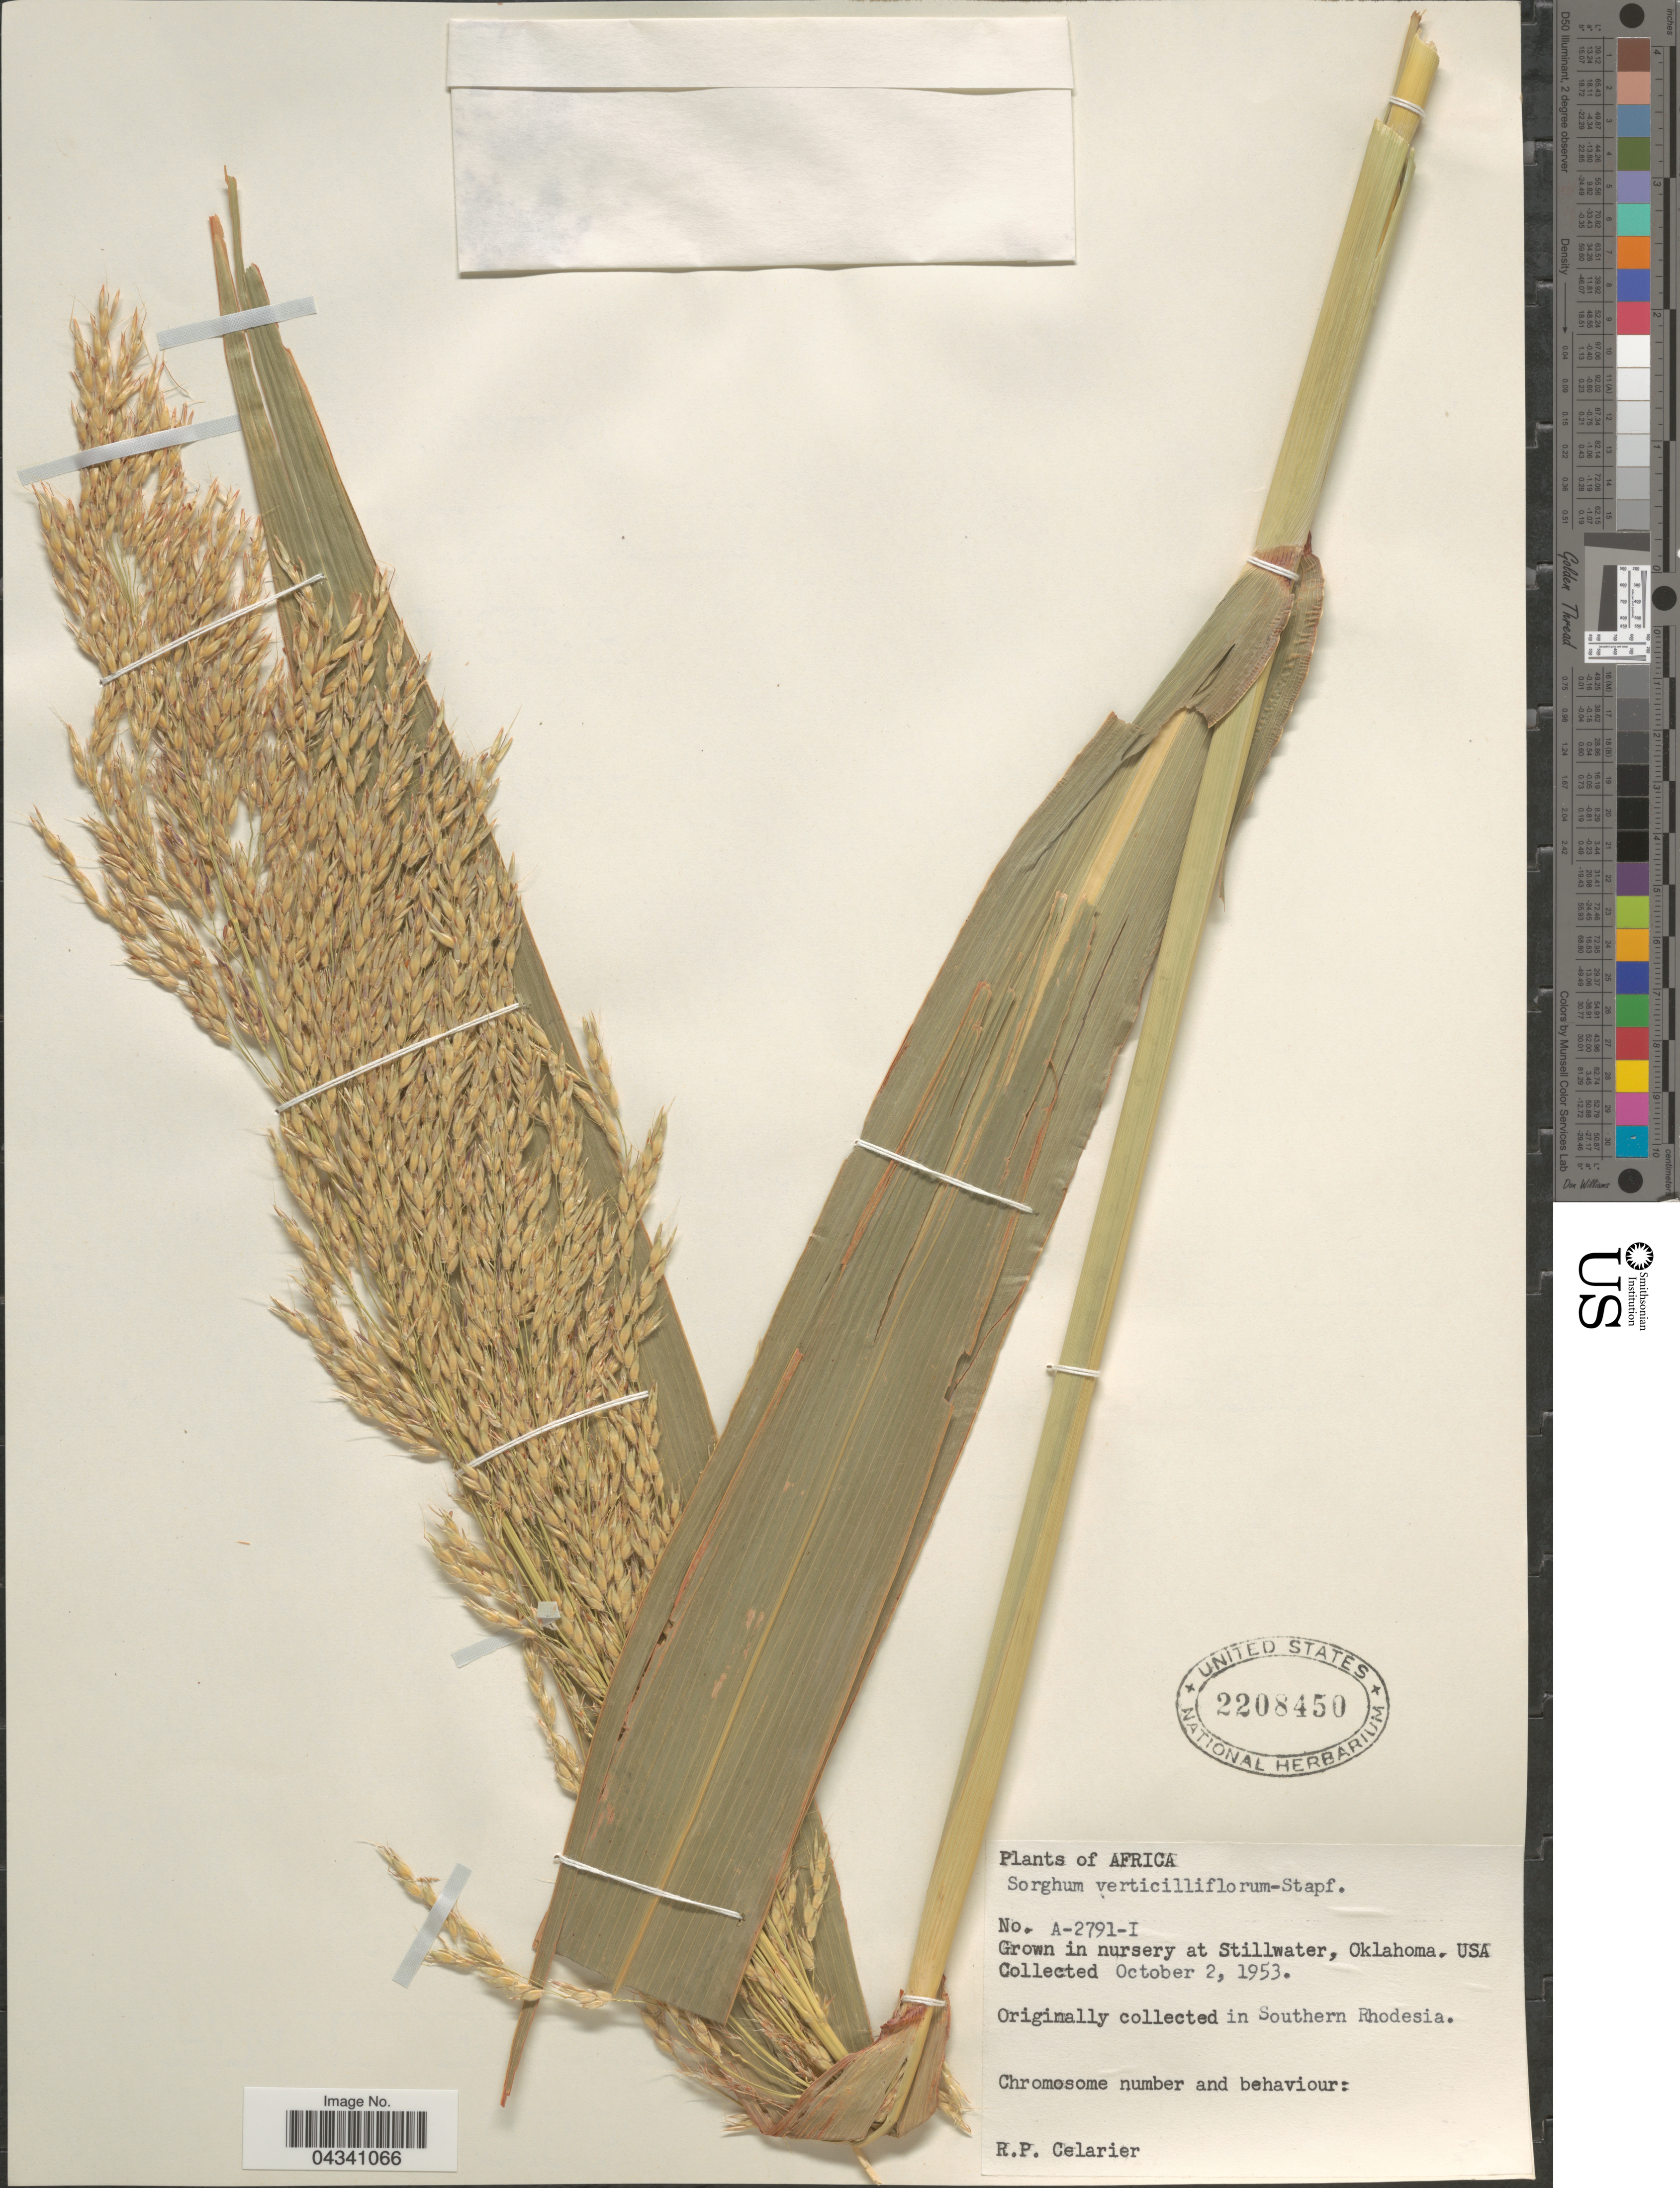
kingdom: Plantae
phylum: Tracheophyta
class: Liliopsida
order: Poales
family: Poaceae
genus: Sorghum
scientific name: Sorghum arundinaceum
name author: (Desv.) Stapf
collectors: R. Celarier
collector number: A-2791-I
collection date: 1953-10-02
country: United States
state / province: Oklahoma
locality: In nursery at Stillwater.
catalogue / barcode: US 2208450